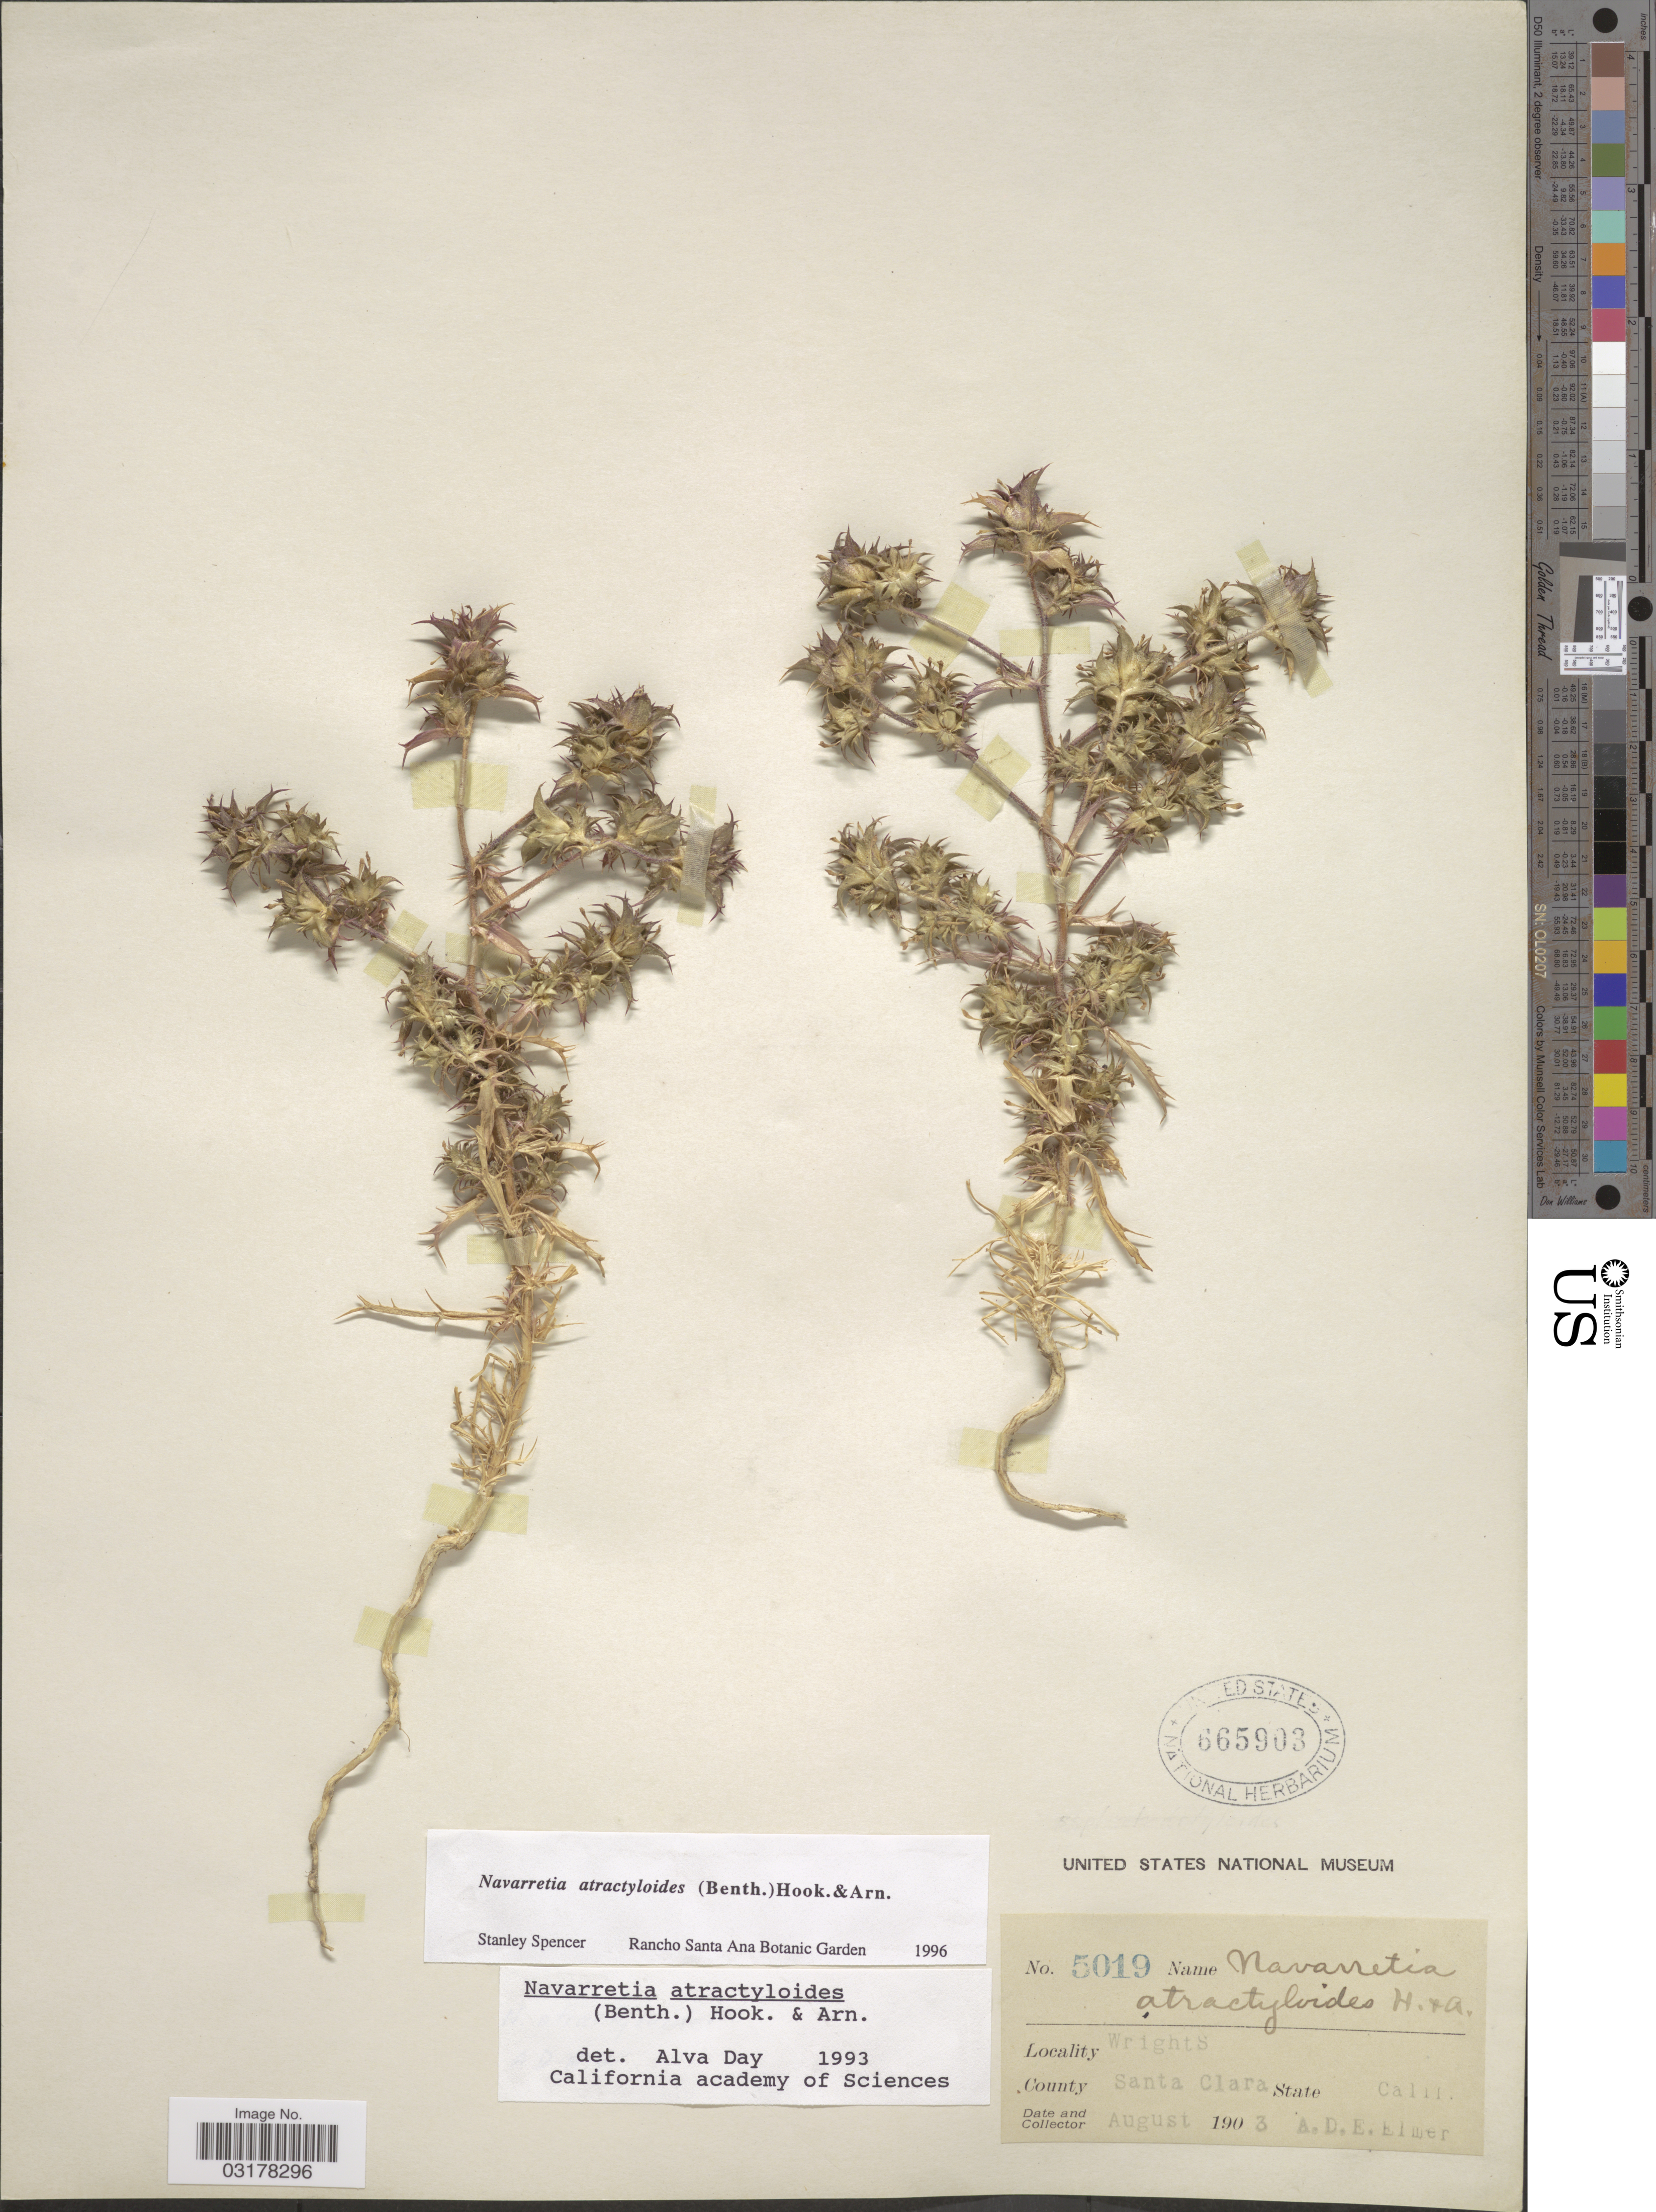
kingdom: Plantae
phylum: Tracheophyta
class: Magnoliopsida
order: Ericales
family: Polemoniaceae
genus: Navarretia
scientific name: Navarretia atractyloides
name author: (Benth.) Hook. & Arn.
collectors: A. D. E. Elmer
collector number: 5019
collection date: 1903-08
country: United States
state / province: California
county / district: Santa Clara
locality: Wrights. County Santa Clara.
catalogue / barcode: US 665903